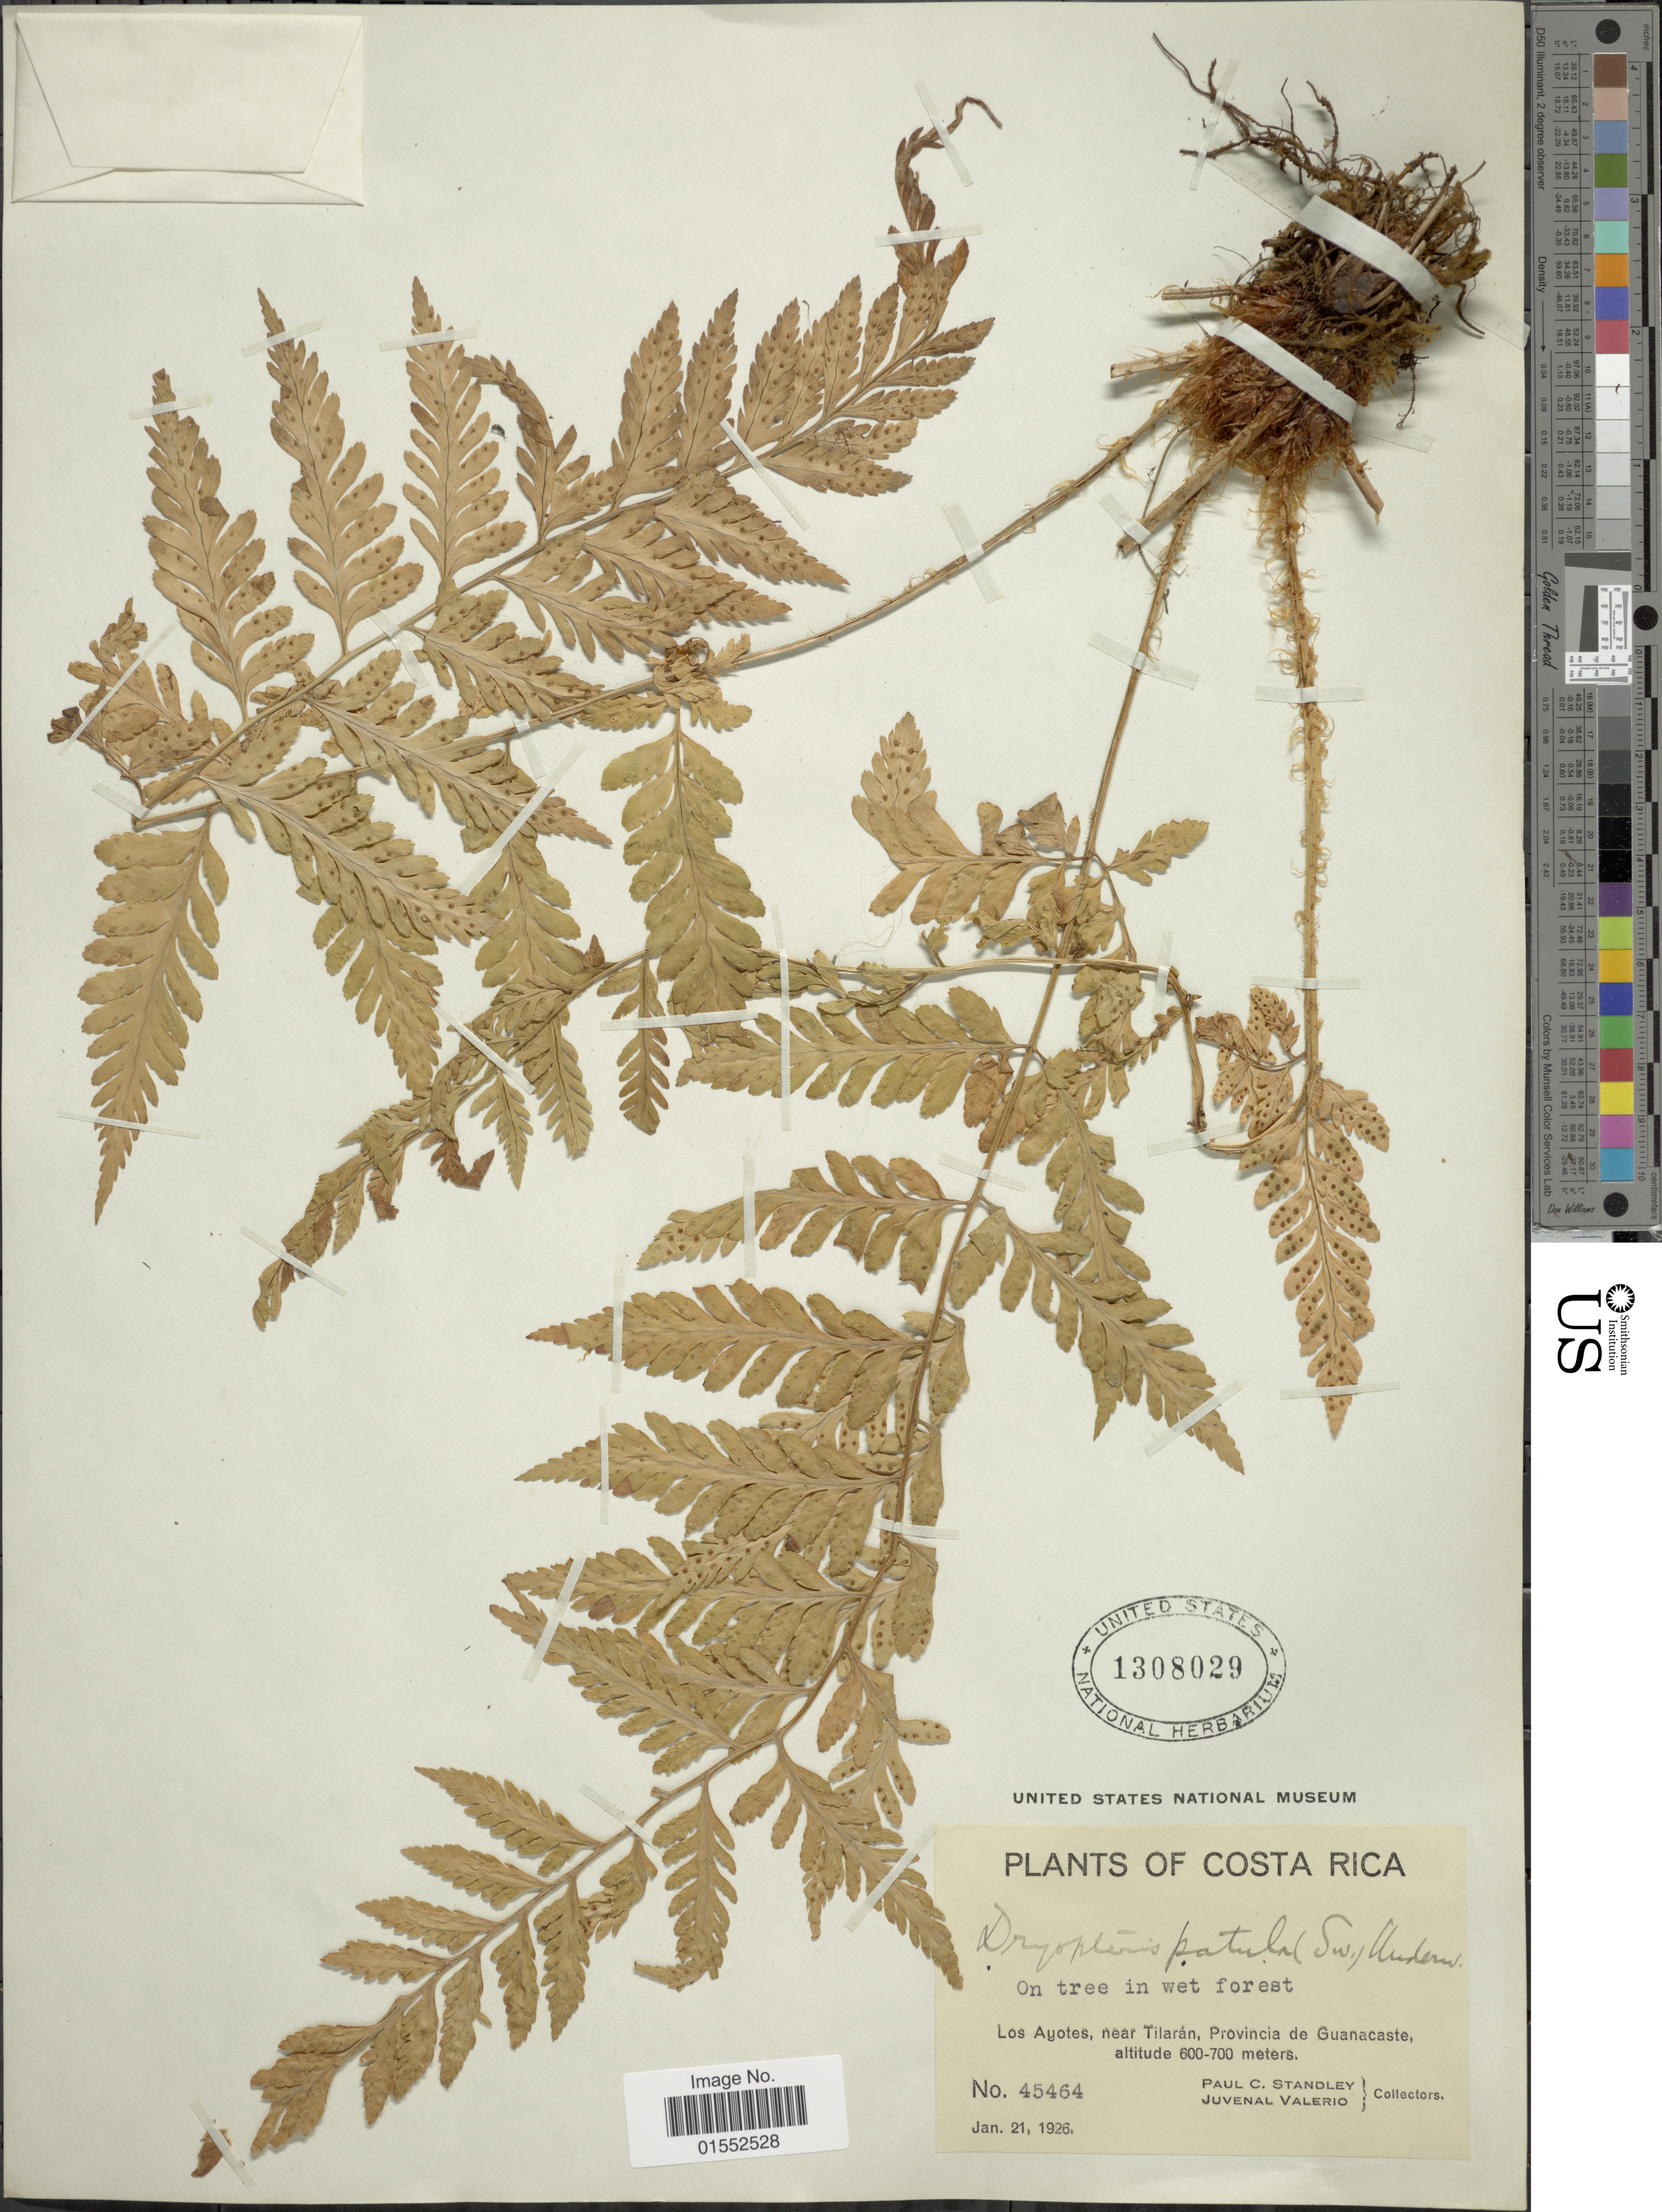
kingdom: Plantae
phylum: Tracheophyta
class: Polypodiopsida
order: Polypodiales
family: Dryopteridaceae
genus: Dryopteris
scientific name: Dryopteris patula var. serrata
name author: (Mett.) C.V. Morton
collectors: P. C. Standley & J. Valerio R.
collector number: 45464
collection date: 1926-06-21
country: Costa Rica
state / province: Guanacaste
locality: Costa Rica. Los Ayotes, near Tilaran, Provincia de Guanacaste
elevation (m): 600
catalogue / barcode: US 1308029